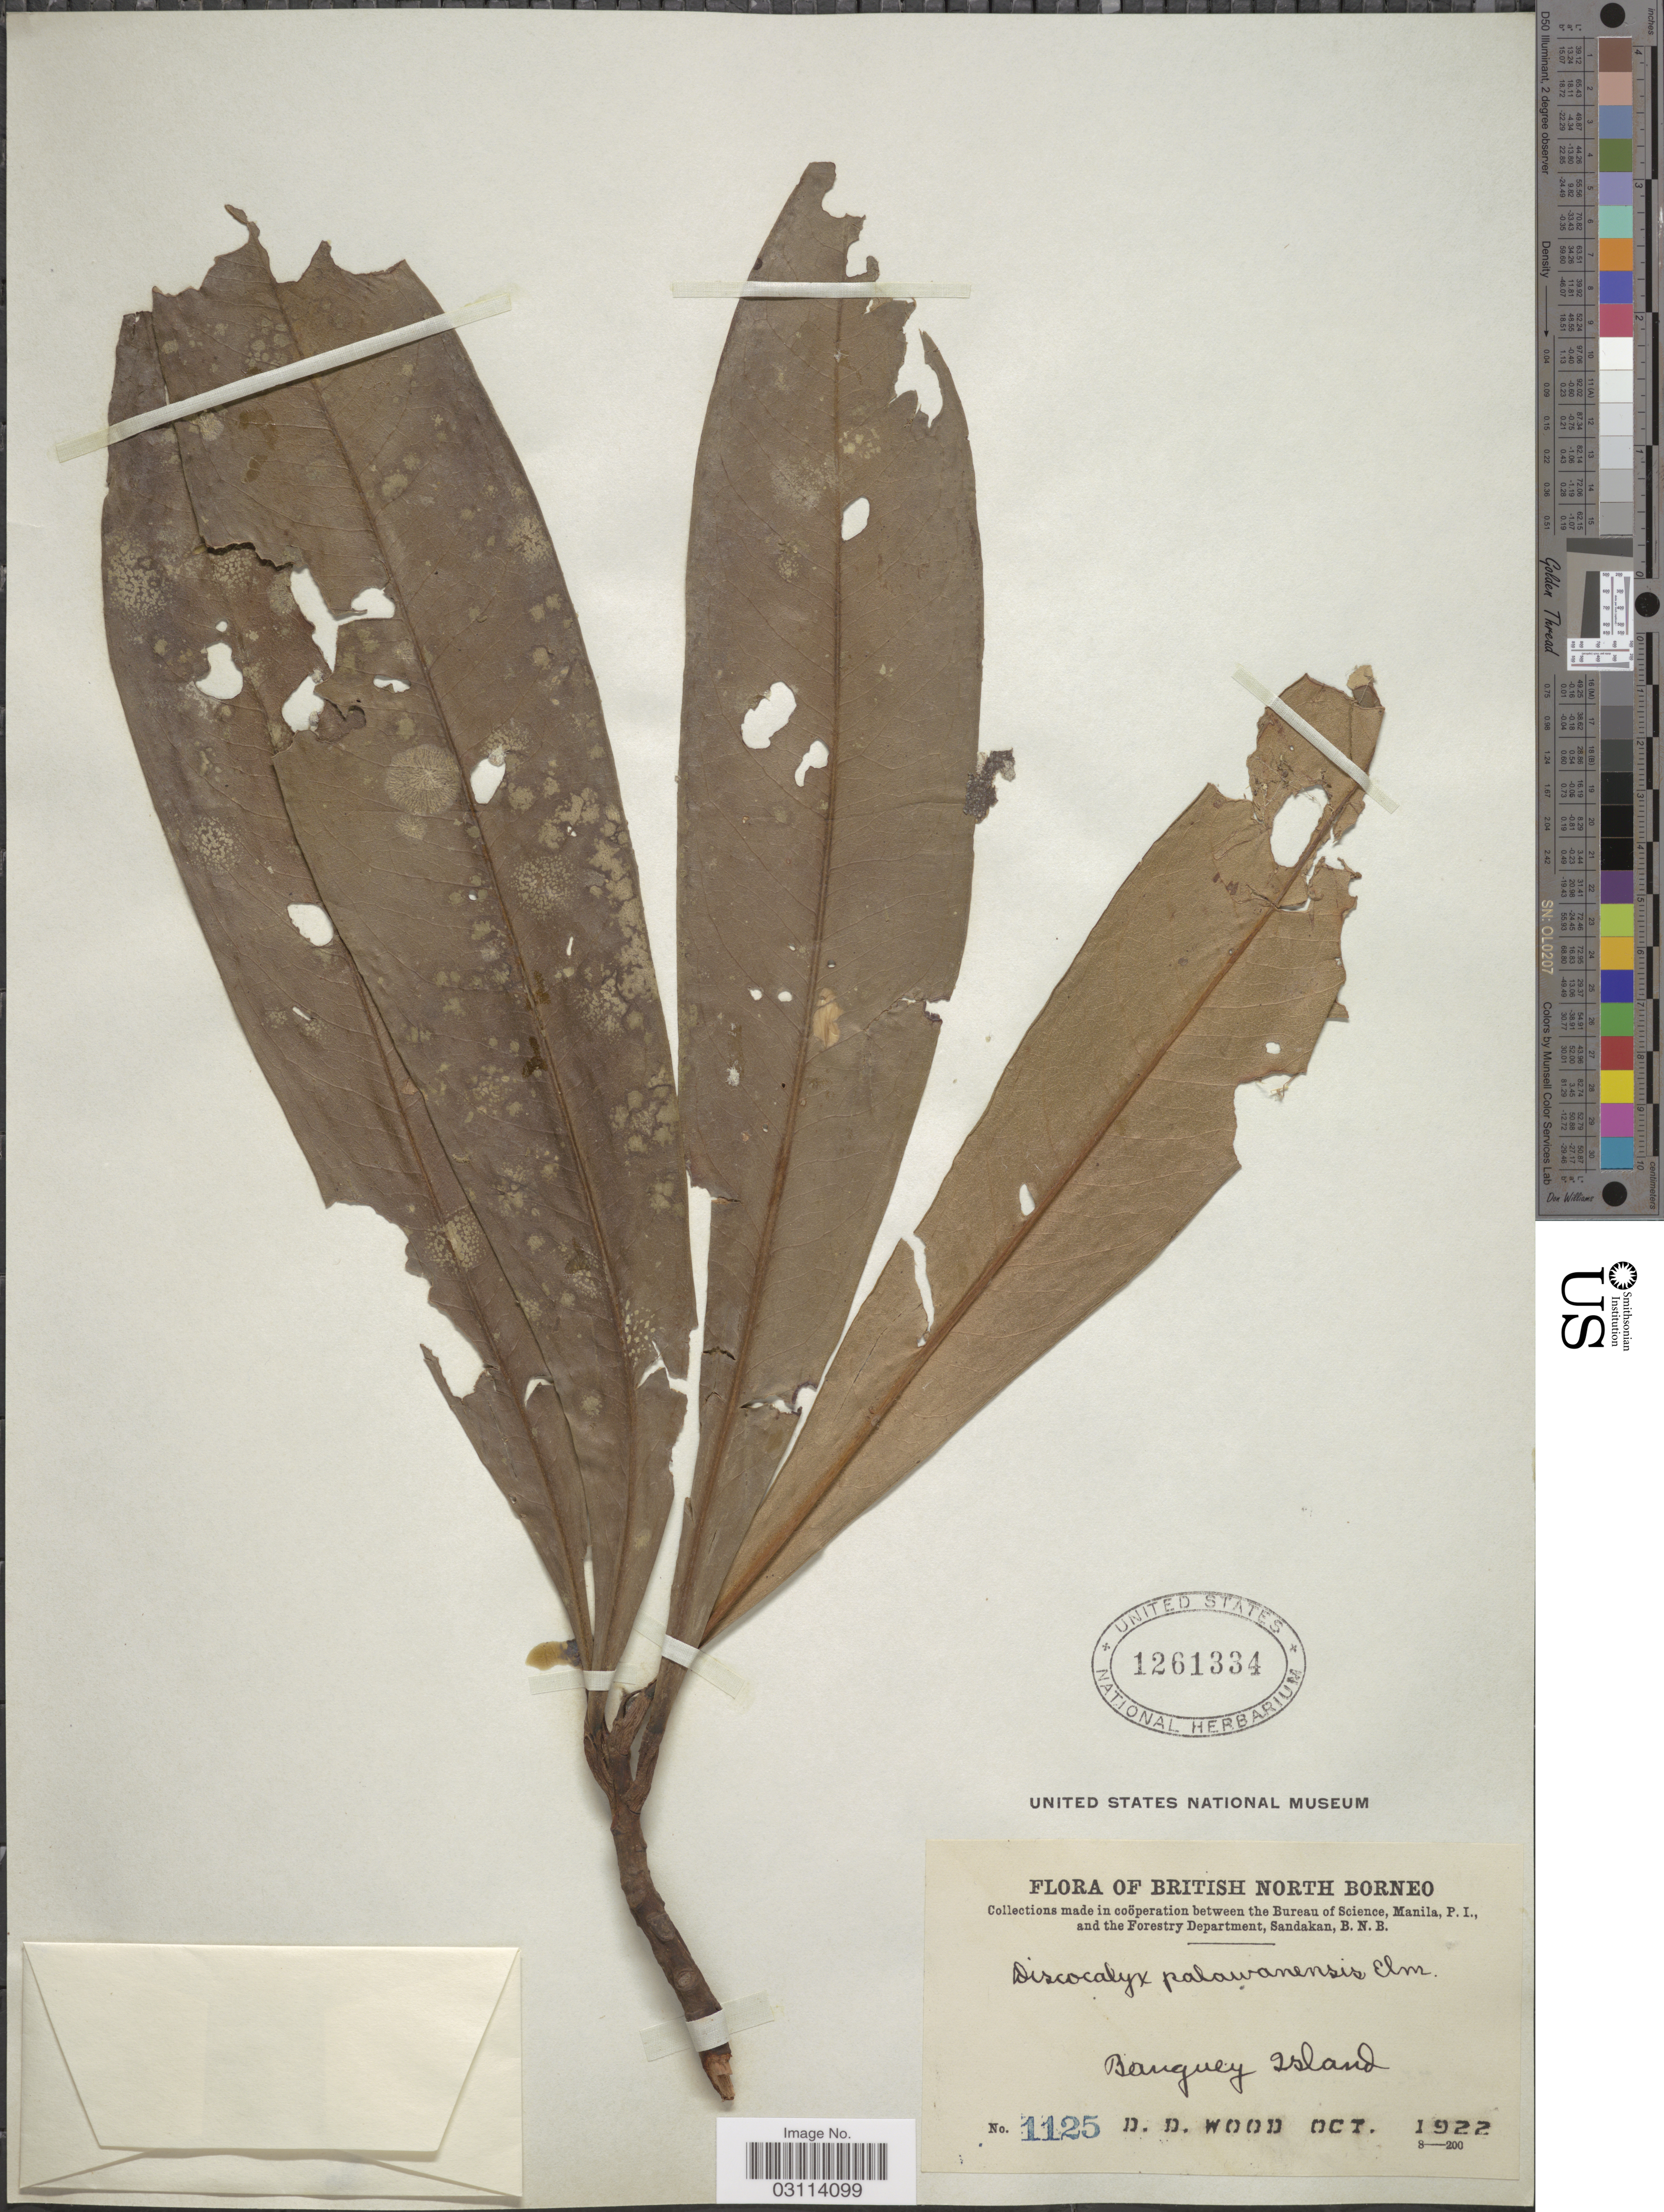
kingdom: Plantae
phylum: Tracheophyta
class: Magnoliopsida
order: Ericales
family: Primulaceae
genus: Discocalyx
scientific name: Discocalyx palawanensis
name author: Elmer ex Merr.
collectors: D. Wood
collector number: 1125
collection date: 1922-10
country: Malaysia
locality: British North Borneo. Banguey Island.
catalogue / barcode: US 1261334